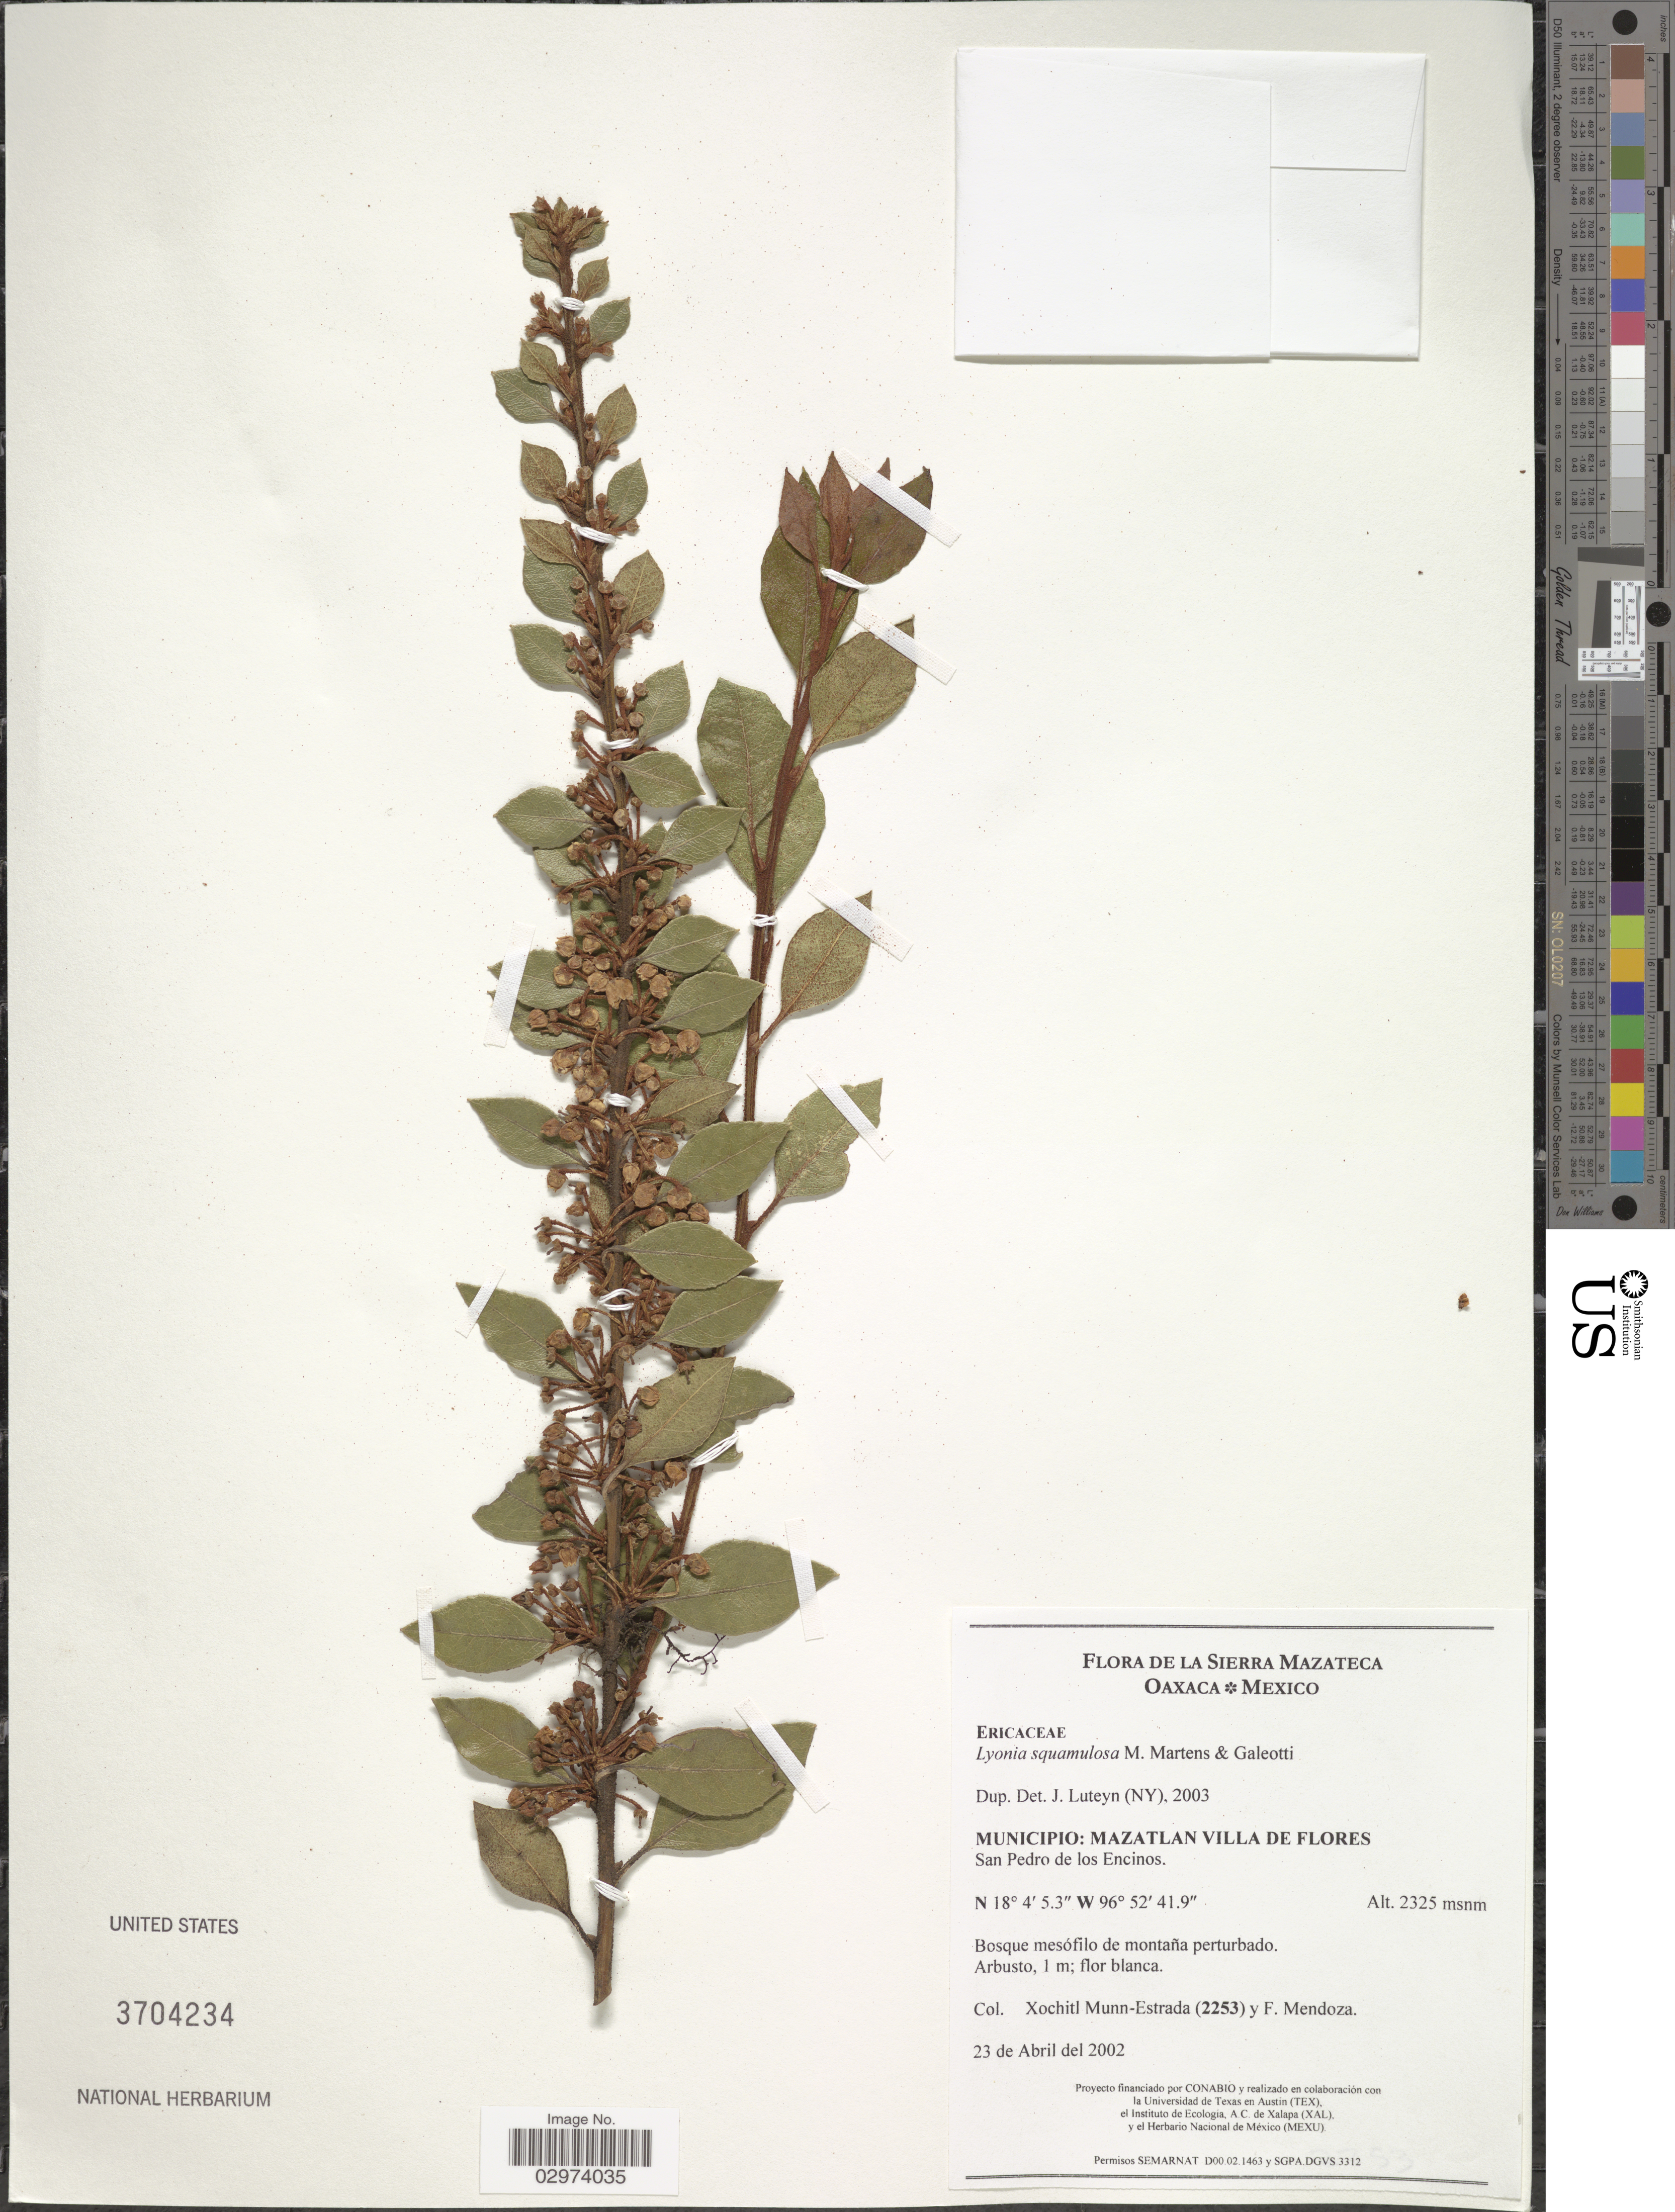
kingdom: Plantae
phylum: Tracheophyta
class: Magnoliopsida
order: Ericales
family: Ericaceae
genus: Lyonia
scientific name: Lyonia squamulosa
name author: M. Martens & Galeotti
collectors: X. Munn-Estrada & F. Mendoza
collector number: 2253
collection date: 2002-04-23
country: Mexico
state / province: Oaxaca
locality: Sierra Mazateca. Municipio: Mazatlan Villa de Flores. San Pedro de los Encinos.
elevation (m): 2325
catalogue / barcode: US 3704234